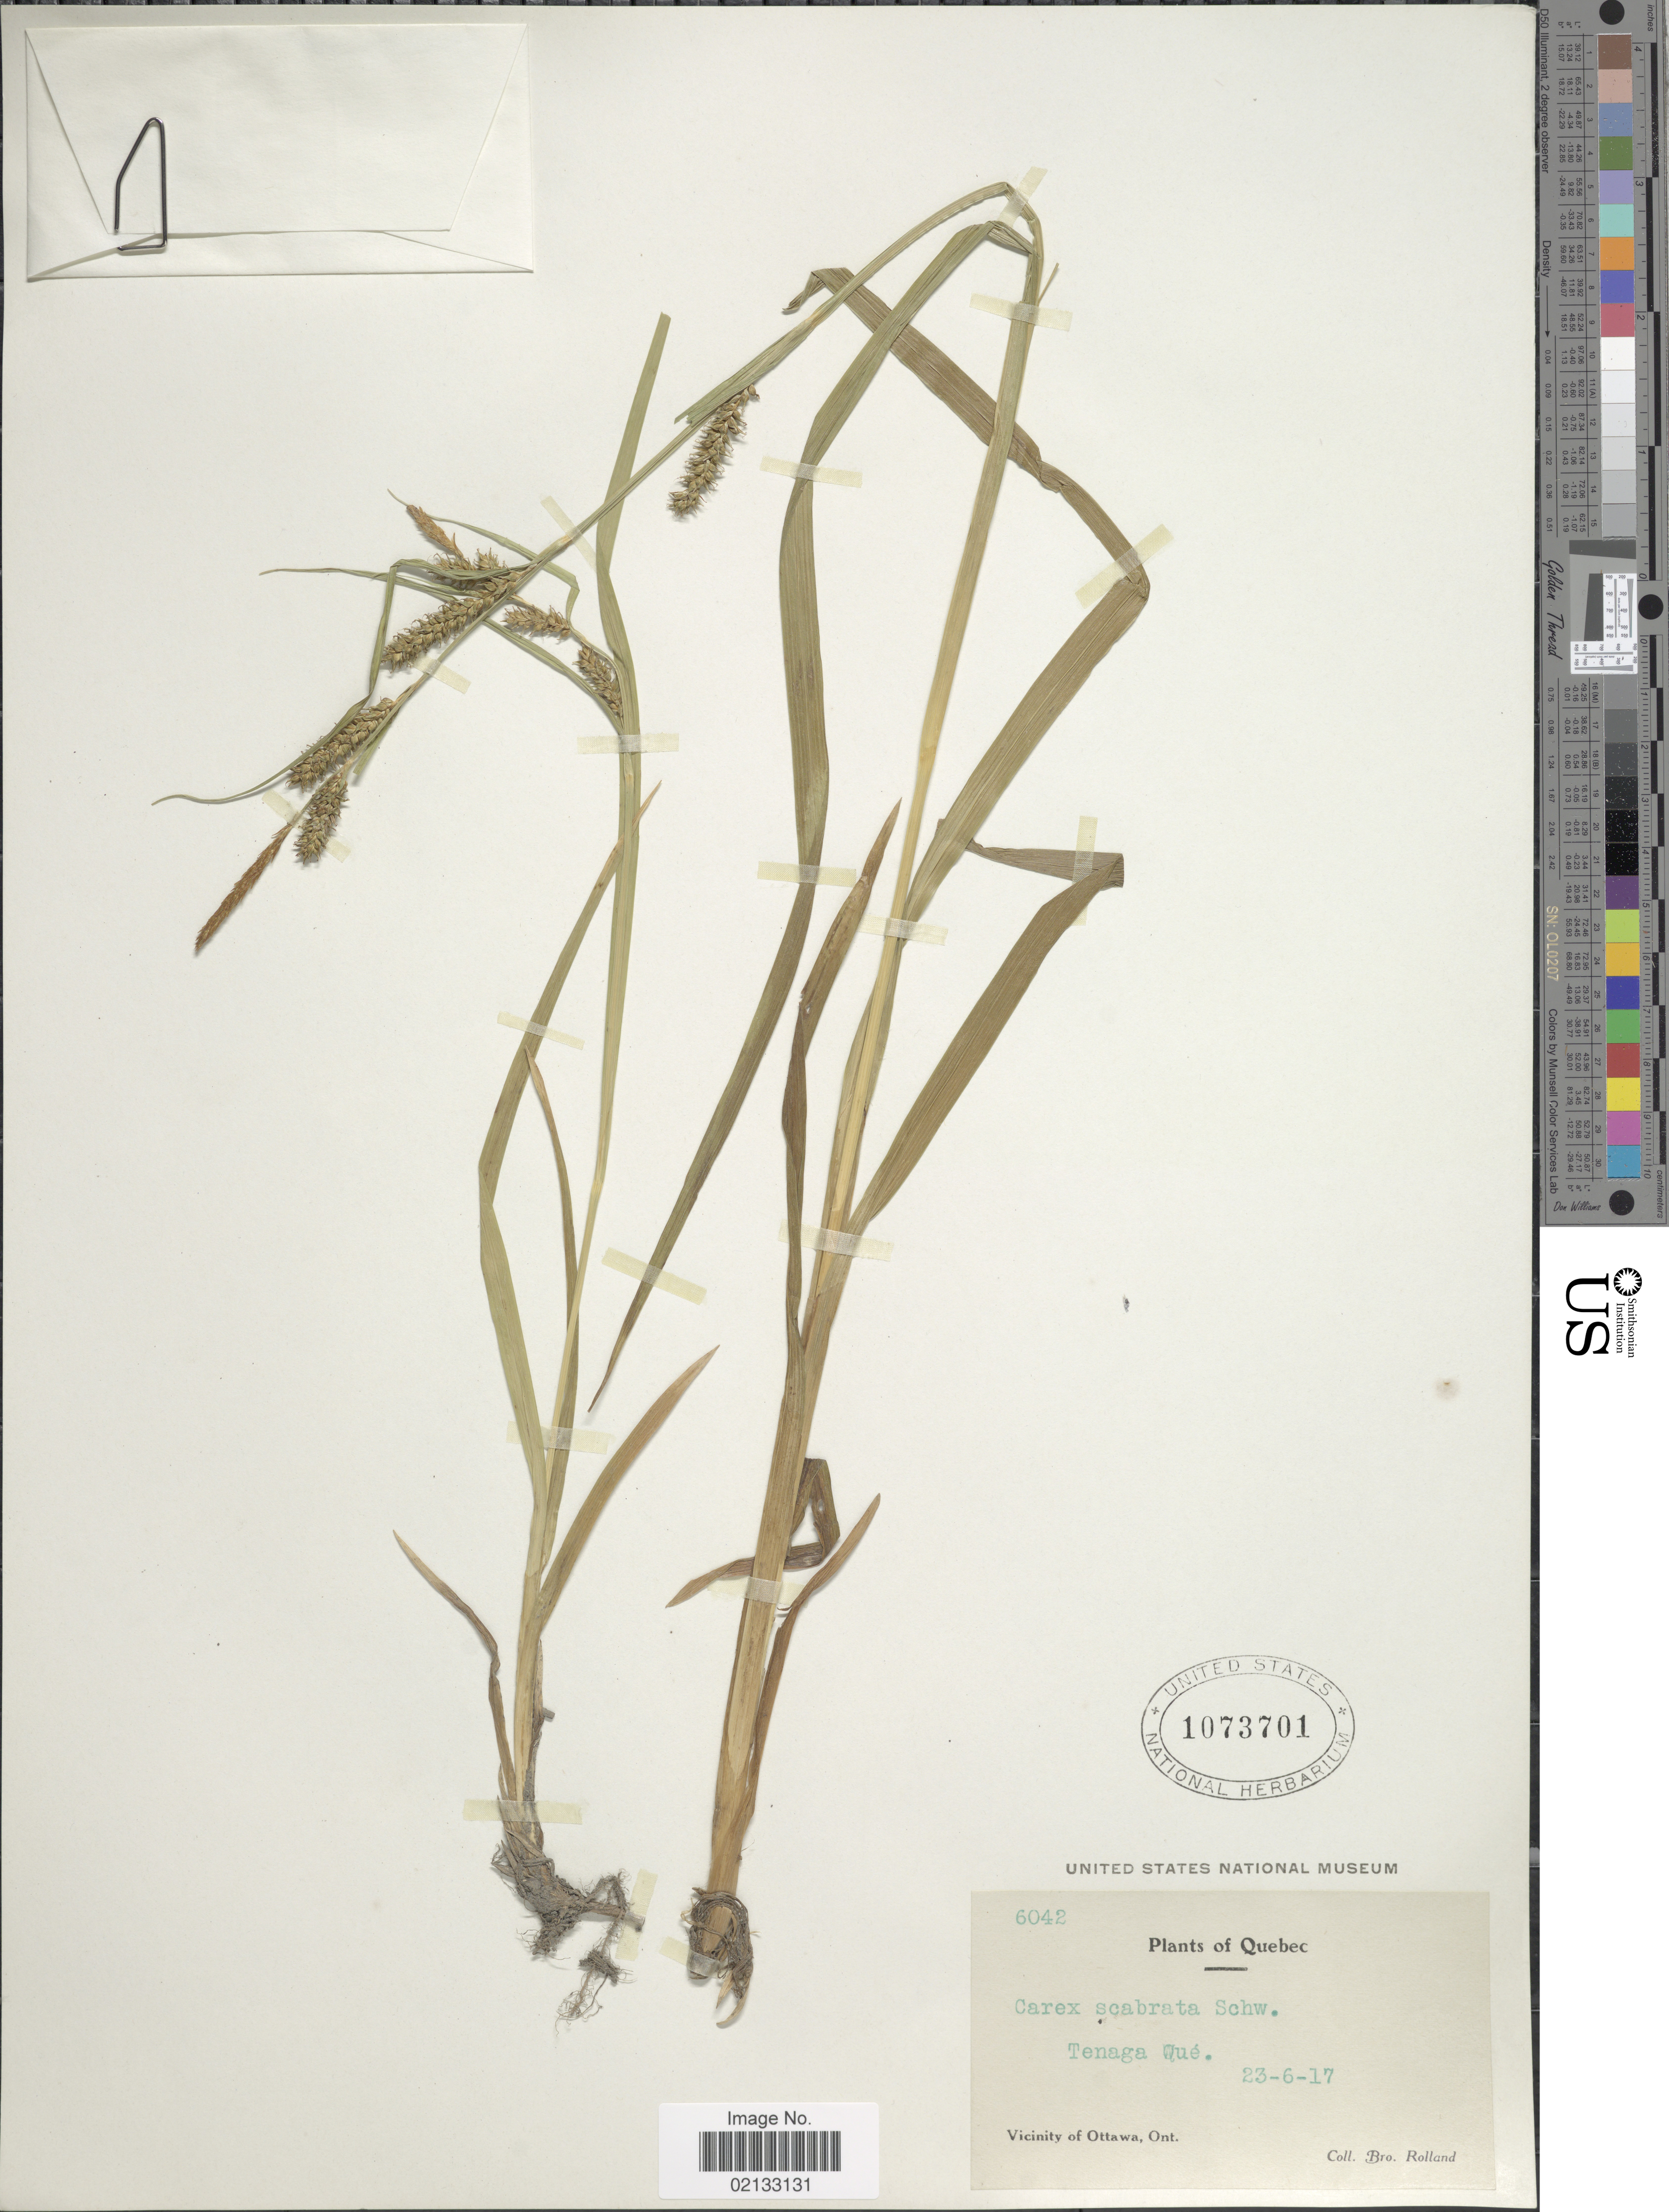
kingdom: Plantae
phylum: Tracheophyta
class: Liliopsida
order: Poales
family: Cyperaceae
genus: Carex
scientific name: Carex scabrata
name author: Schwein.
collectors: B. Rolland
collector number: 6042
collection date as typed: Transcribed d/m/y: 23/6/17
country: Canada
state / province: Quebec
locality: Tenaga Que.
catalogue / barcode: US 1073701